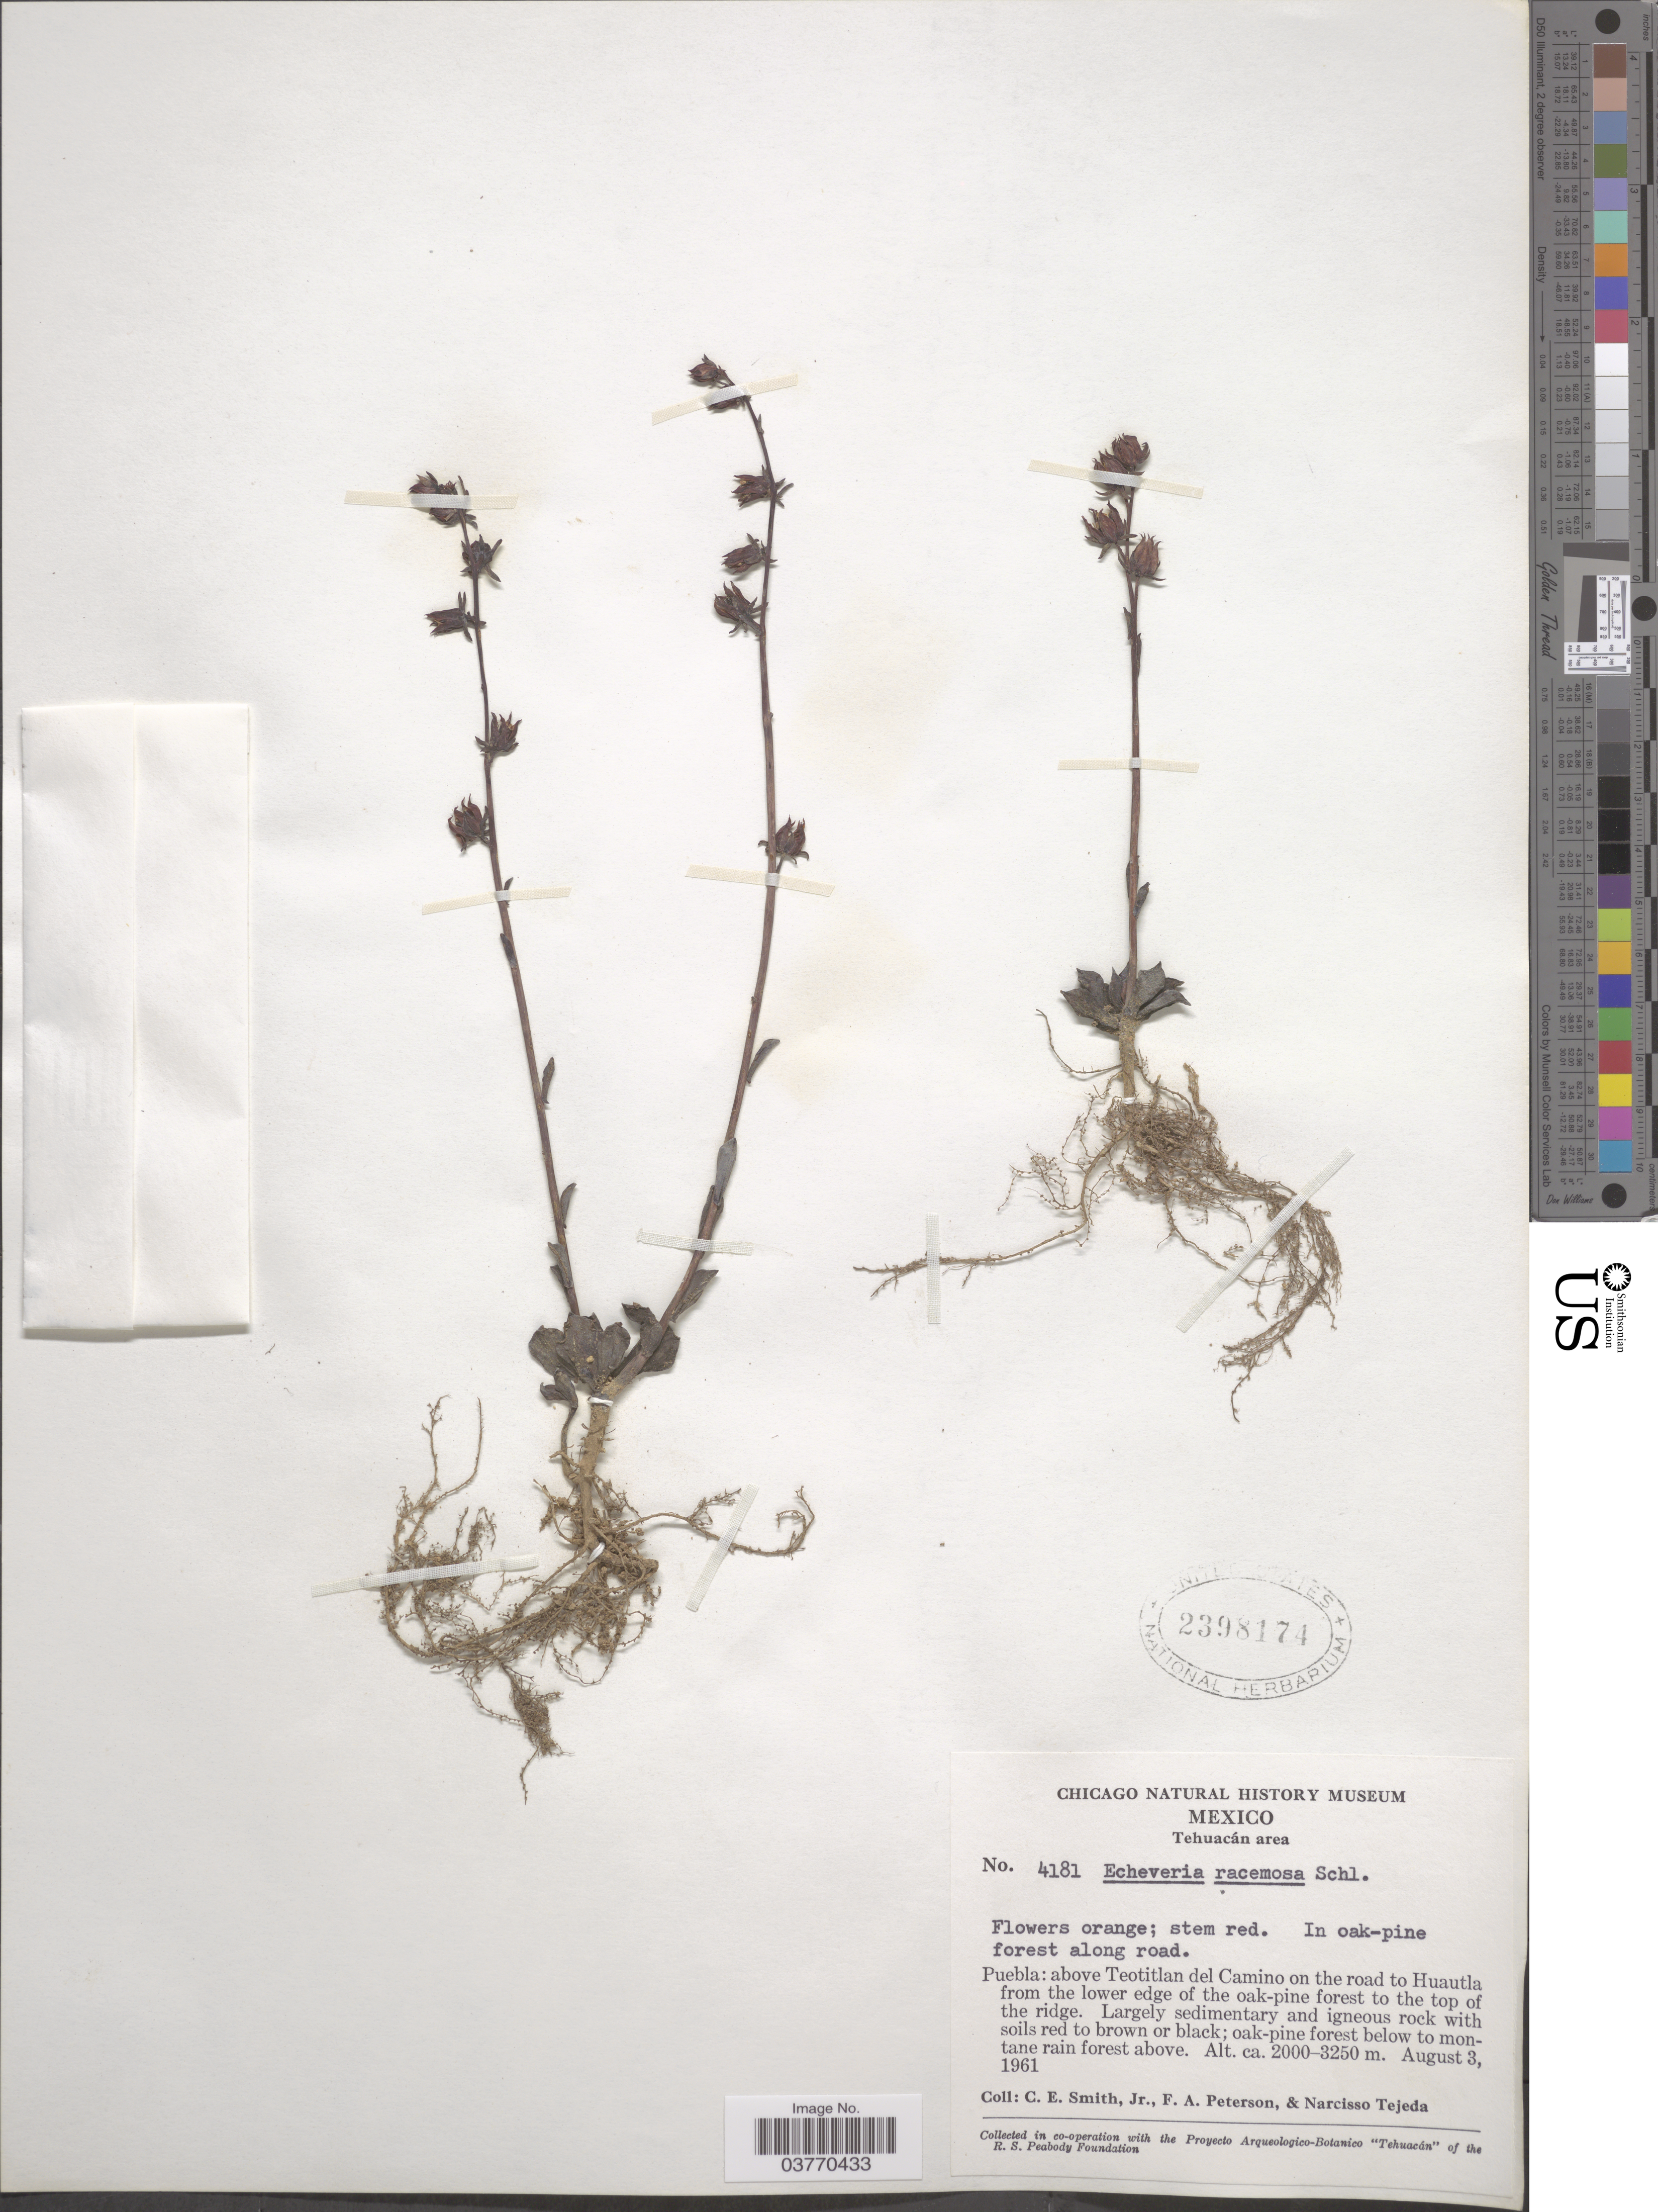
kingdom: Plantae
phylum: Tracheophyta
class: Magnoliopsida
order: Saxifragales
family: Crassulaceae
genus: Echeveria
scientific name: Echeveria racemosa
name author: Schltdl. & Cham.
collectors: C. E. Smith Jr., F. A. Peterson & N. Tejeda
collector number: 4181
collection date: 1961-08-03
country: Mexico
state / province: Puebla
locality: Tehuacán area. Above Teotitlan del Camino on the road to Huautla from the lower edge of the oak-pine forest to the top of the ridge.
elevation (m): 2000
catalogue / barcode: US 2398174